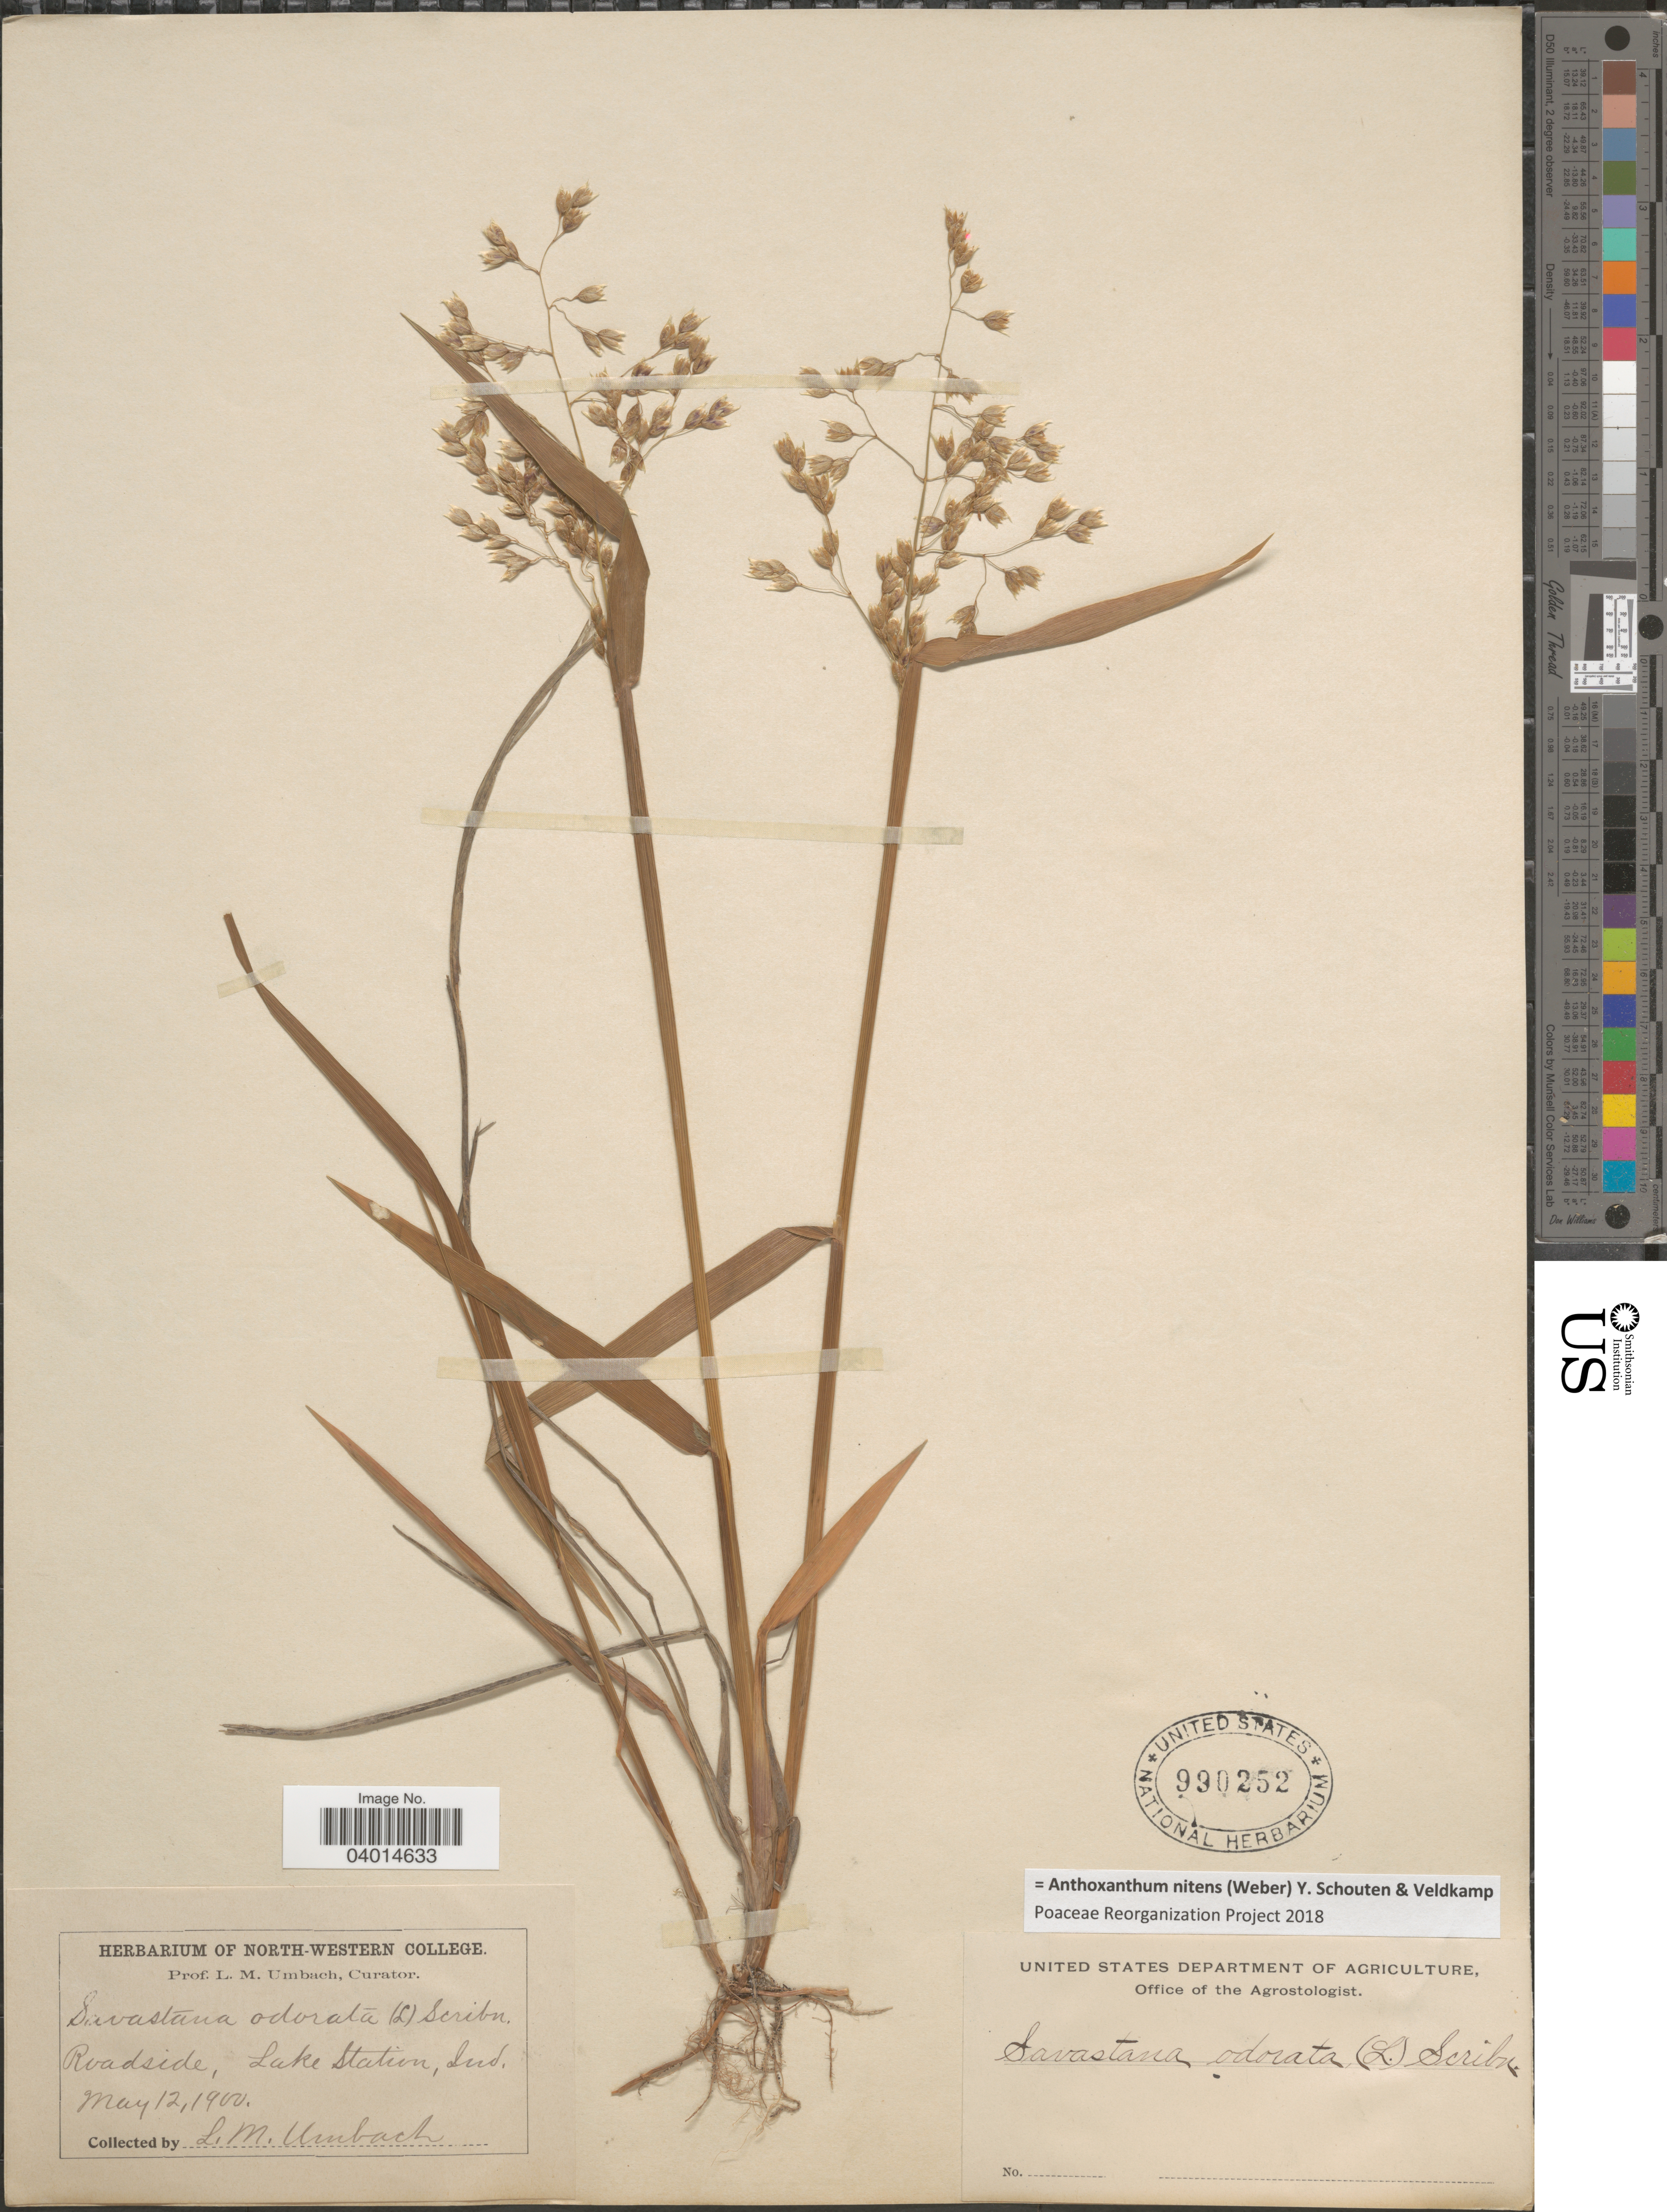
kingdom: Plantae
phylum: Tracheophyta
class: Liliopsida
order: Poales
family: Poaceae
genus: Anthoxanthum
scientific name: Anthoxanthum nitens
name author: (G.H. Weber) R.T.A. Schouten & Veldkamp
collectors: L. M. Umbach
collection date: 1900-05-12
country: United States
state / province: Indiana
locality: Roadside, Lake Station.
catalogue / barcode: US 990252